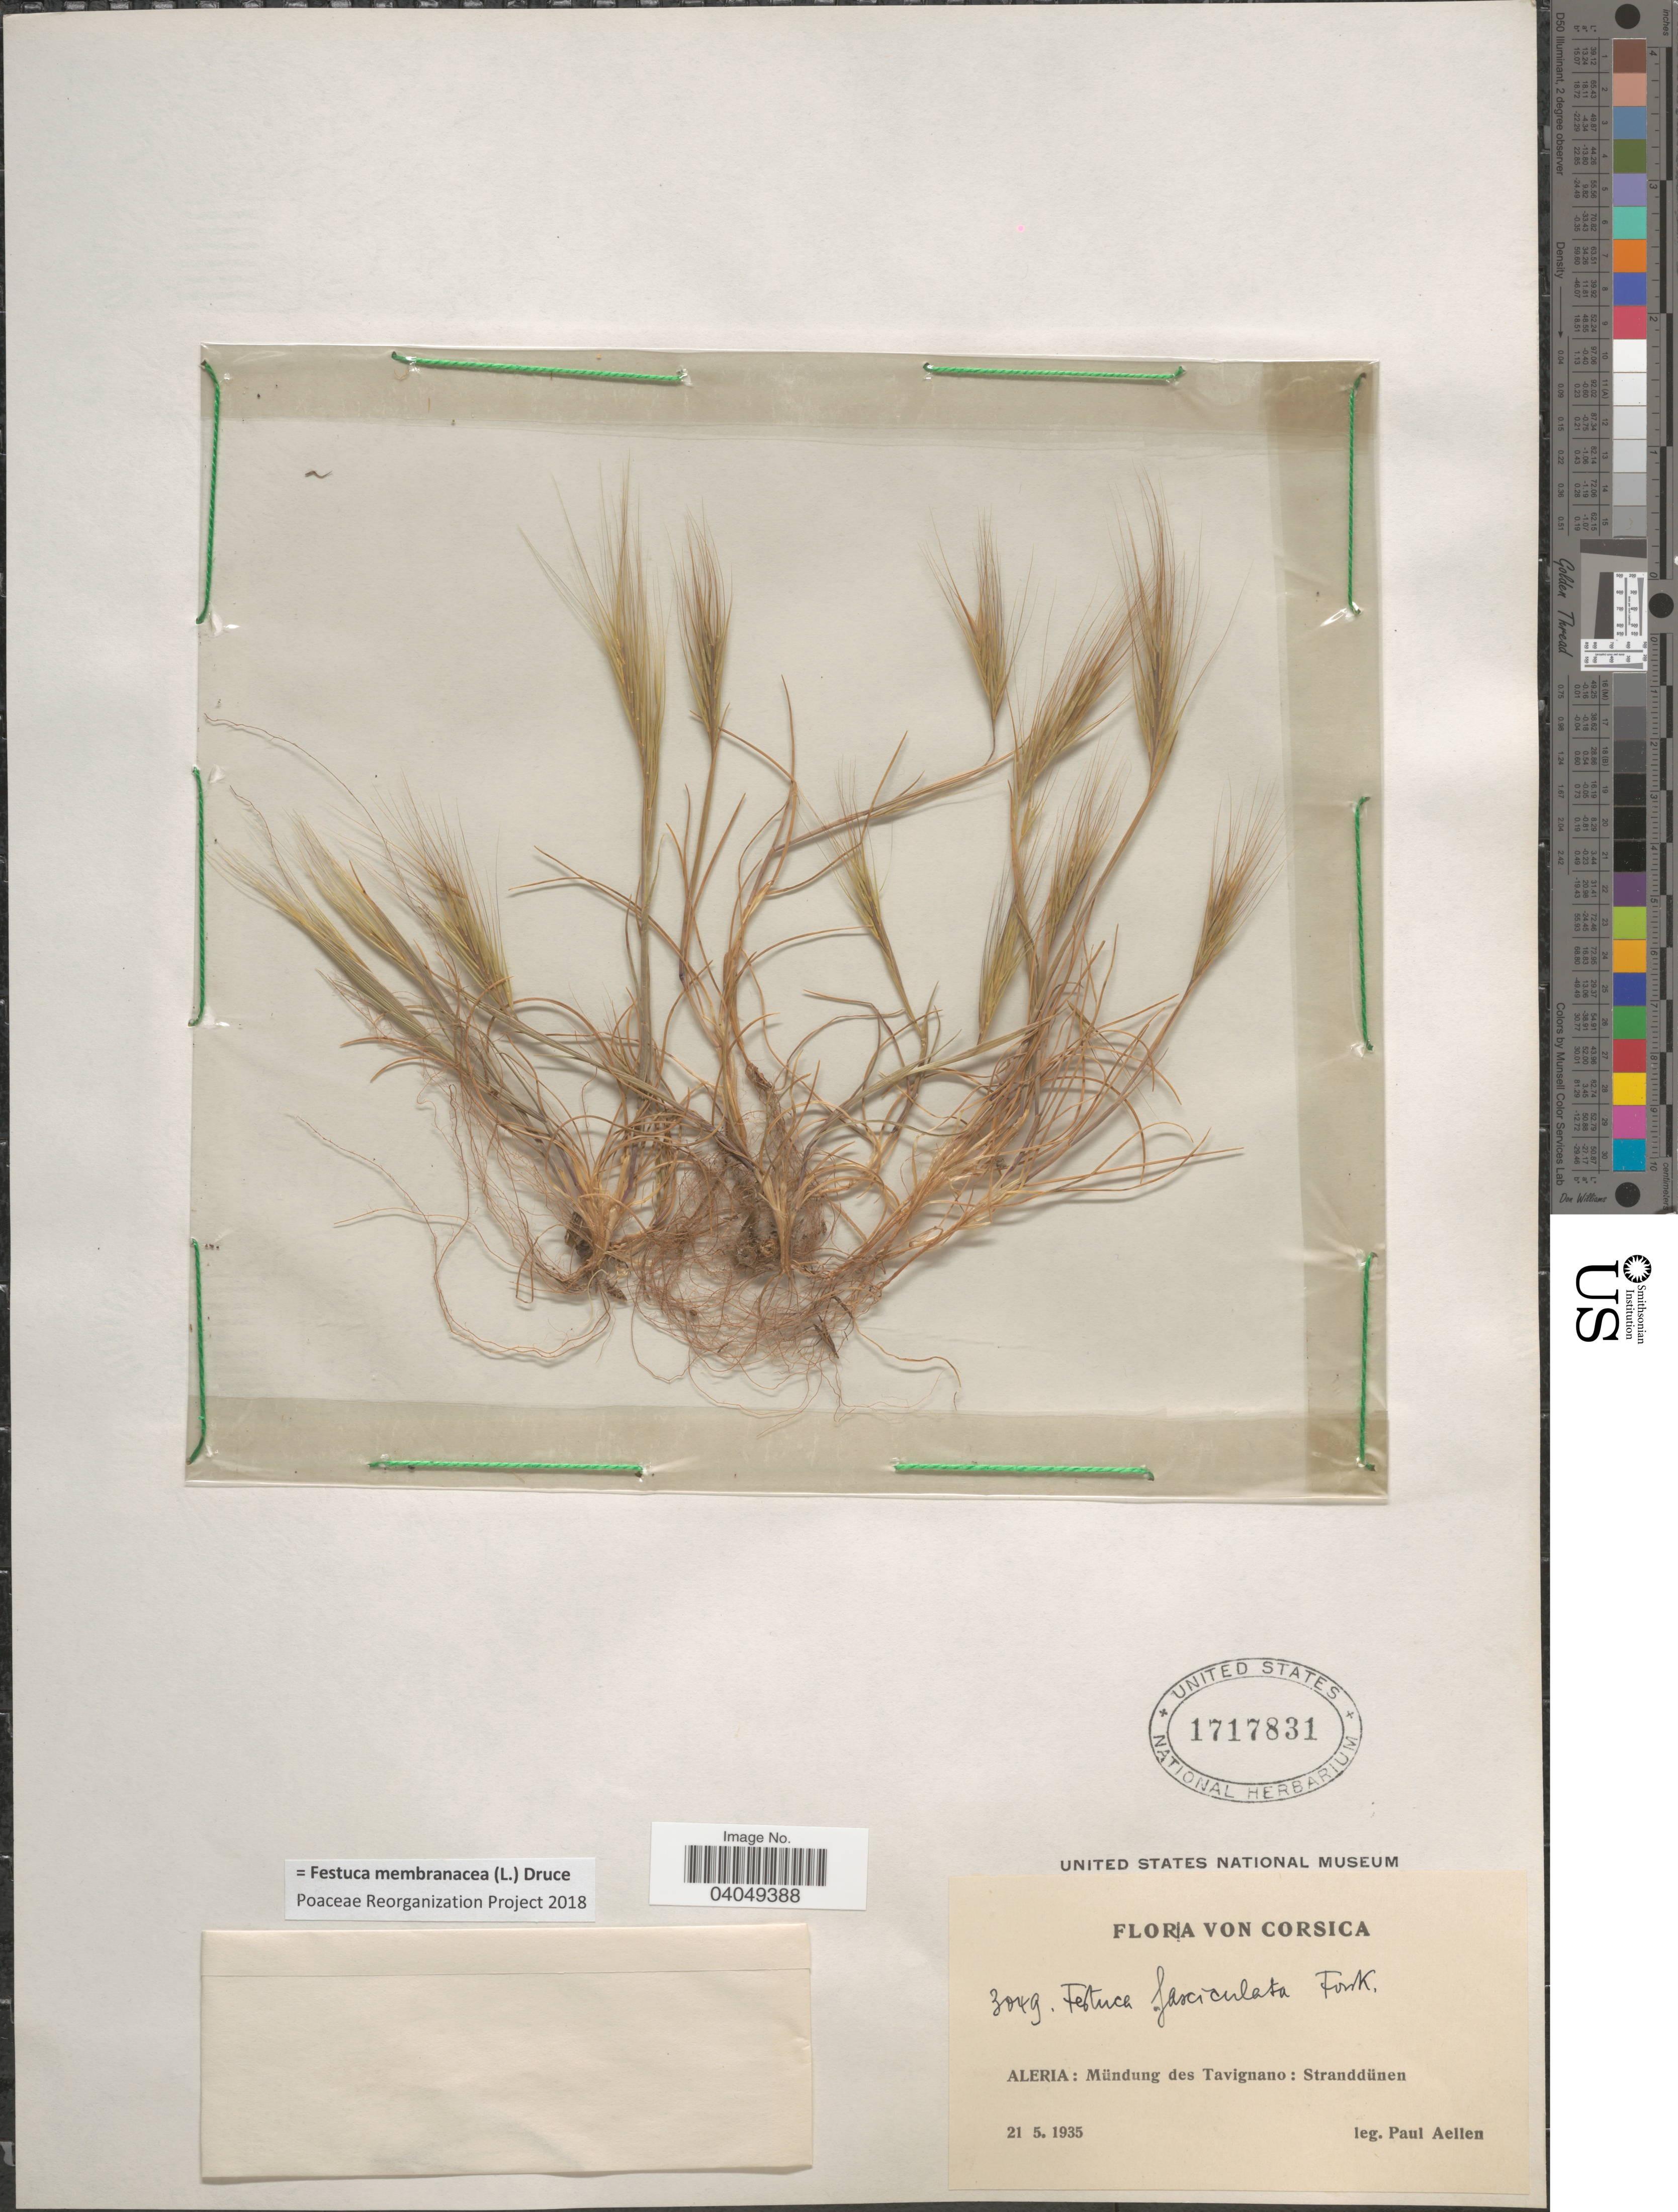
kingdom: Plantae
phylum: Tracheophyta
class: Liliopsida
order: Poales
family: Poaceae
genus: Festuca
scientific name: Festuca membranacea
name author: Kit.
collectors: P. Aellen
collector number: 3049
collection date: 1935-05-21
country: France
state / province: Corsica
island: Corse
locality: Aleria: Mündung des Tavignano: Stranddünen.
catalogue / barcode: US 1717831